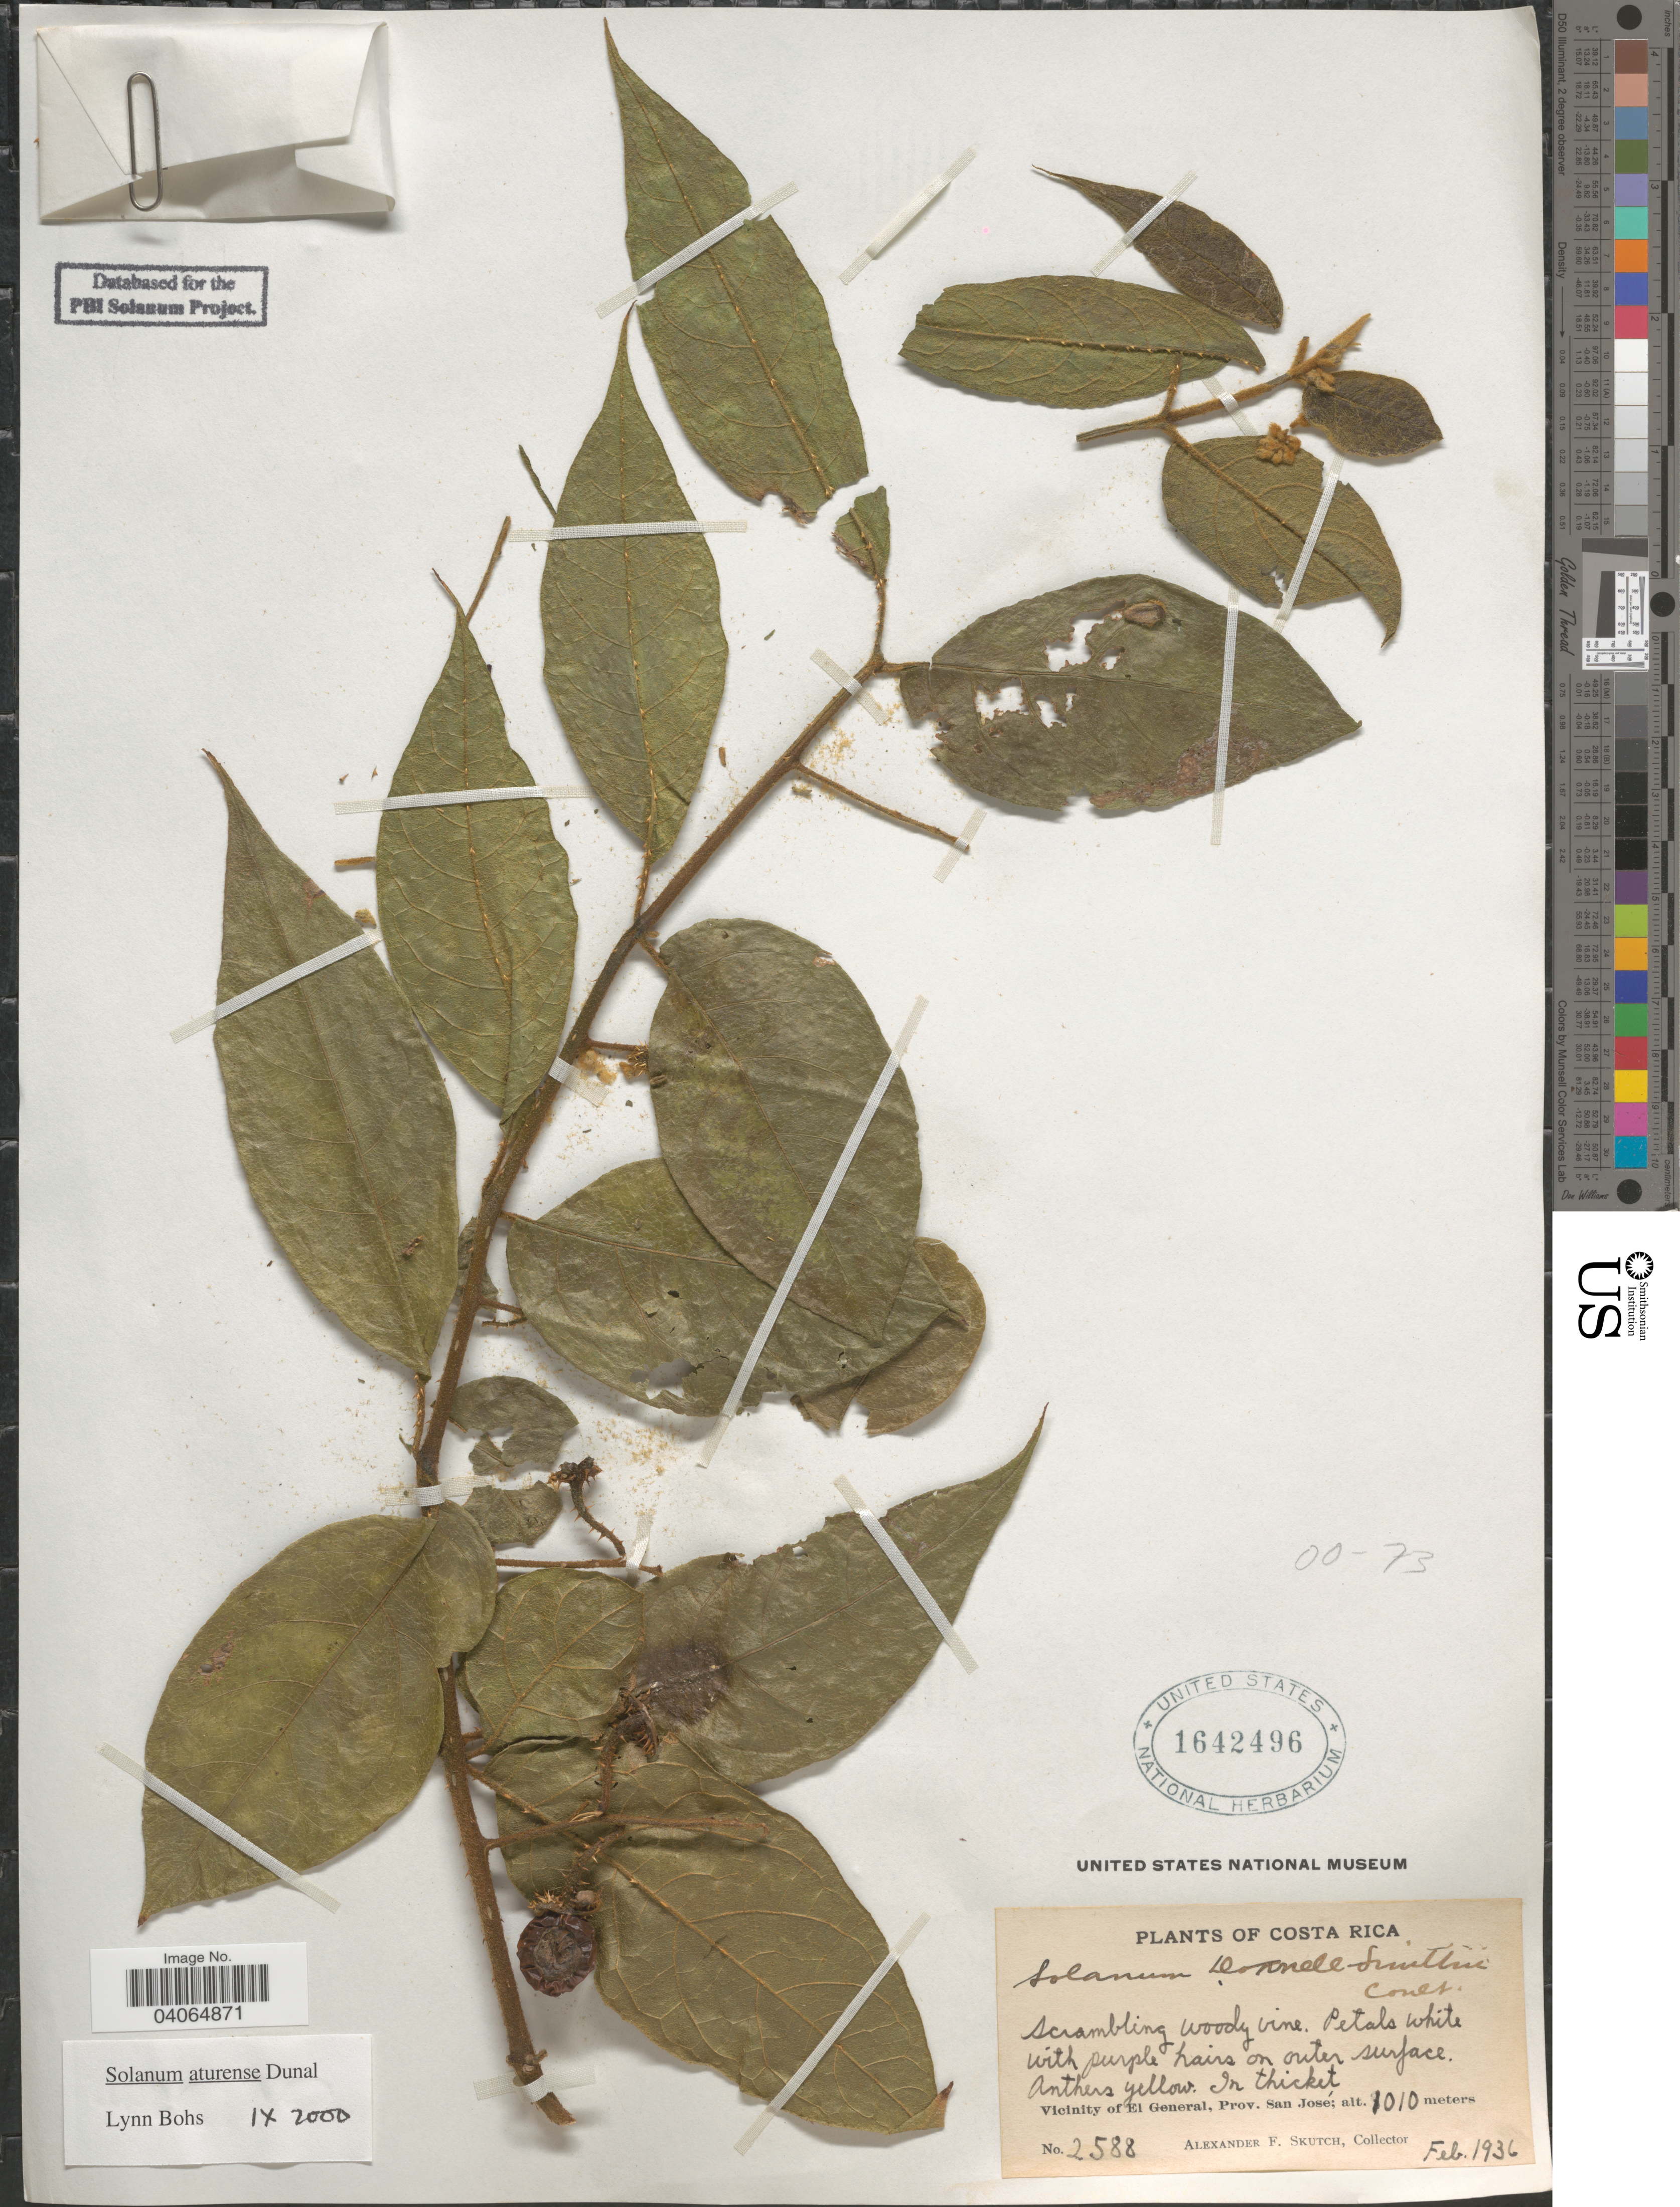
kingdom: Plantae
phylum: Tracheophyta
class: Magnoliopsida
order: Solanales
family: Solanaceae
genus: Solanum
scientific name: Solanum aturense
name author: Humb. & Bonpl. ex Dunal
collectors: A. F. Skutch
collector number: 2588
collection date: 1936-02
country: Costa Rica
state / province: San José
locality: Vicinity of El General.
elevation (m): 1010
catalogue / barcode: US 1642496